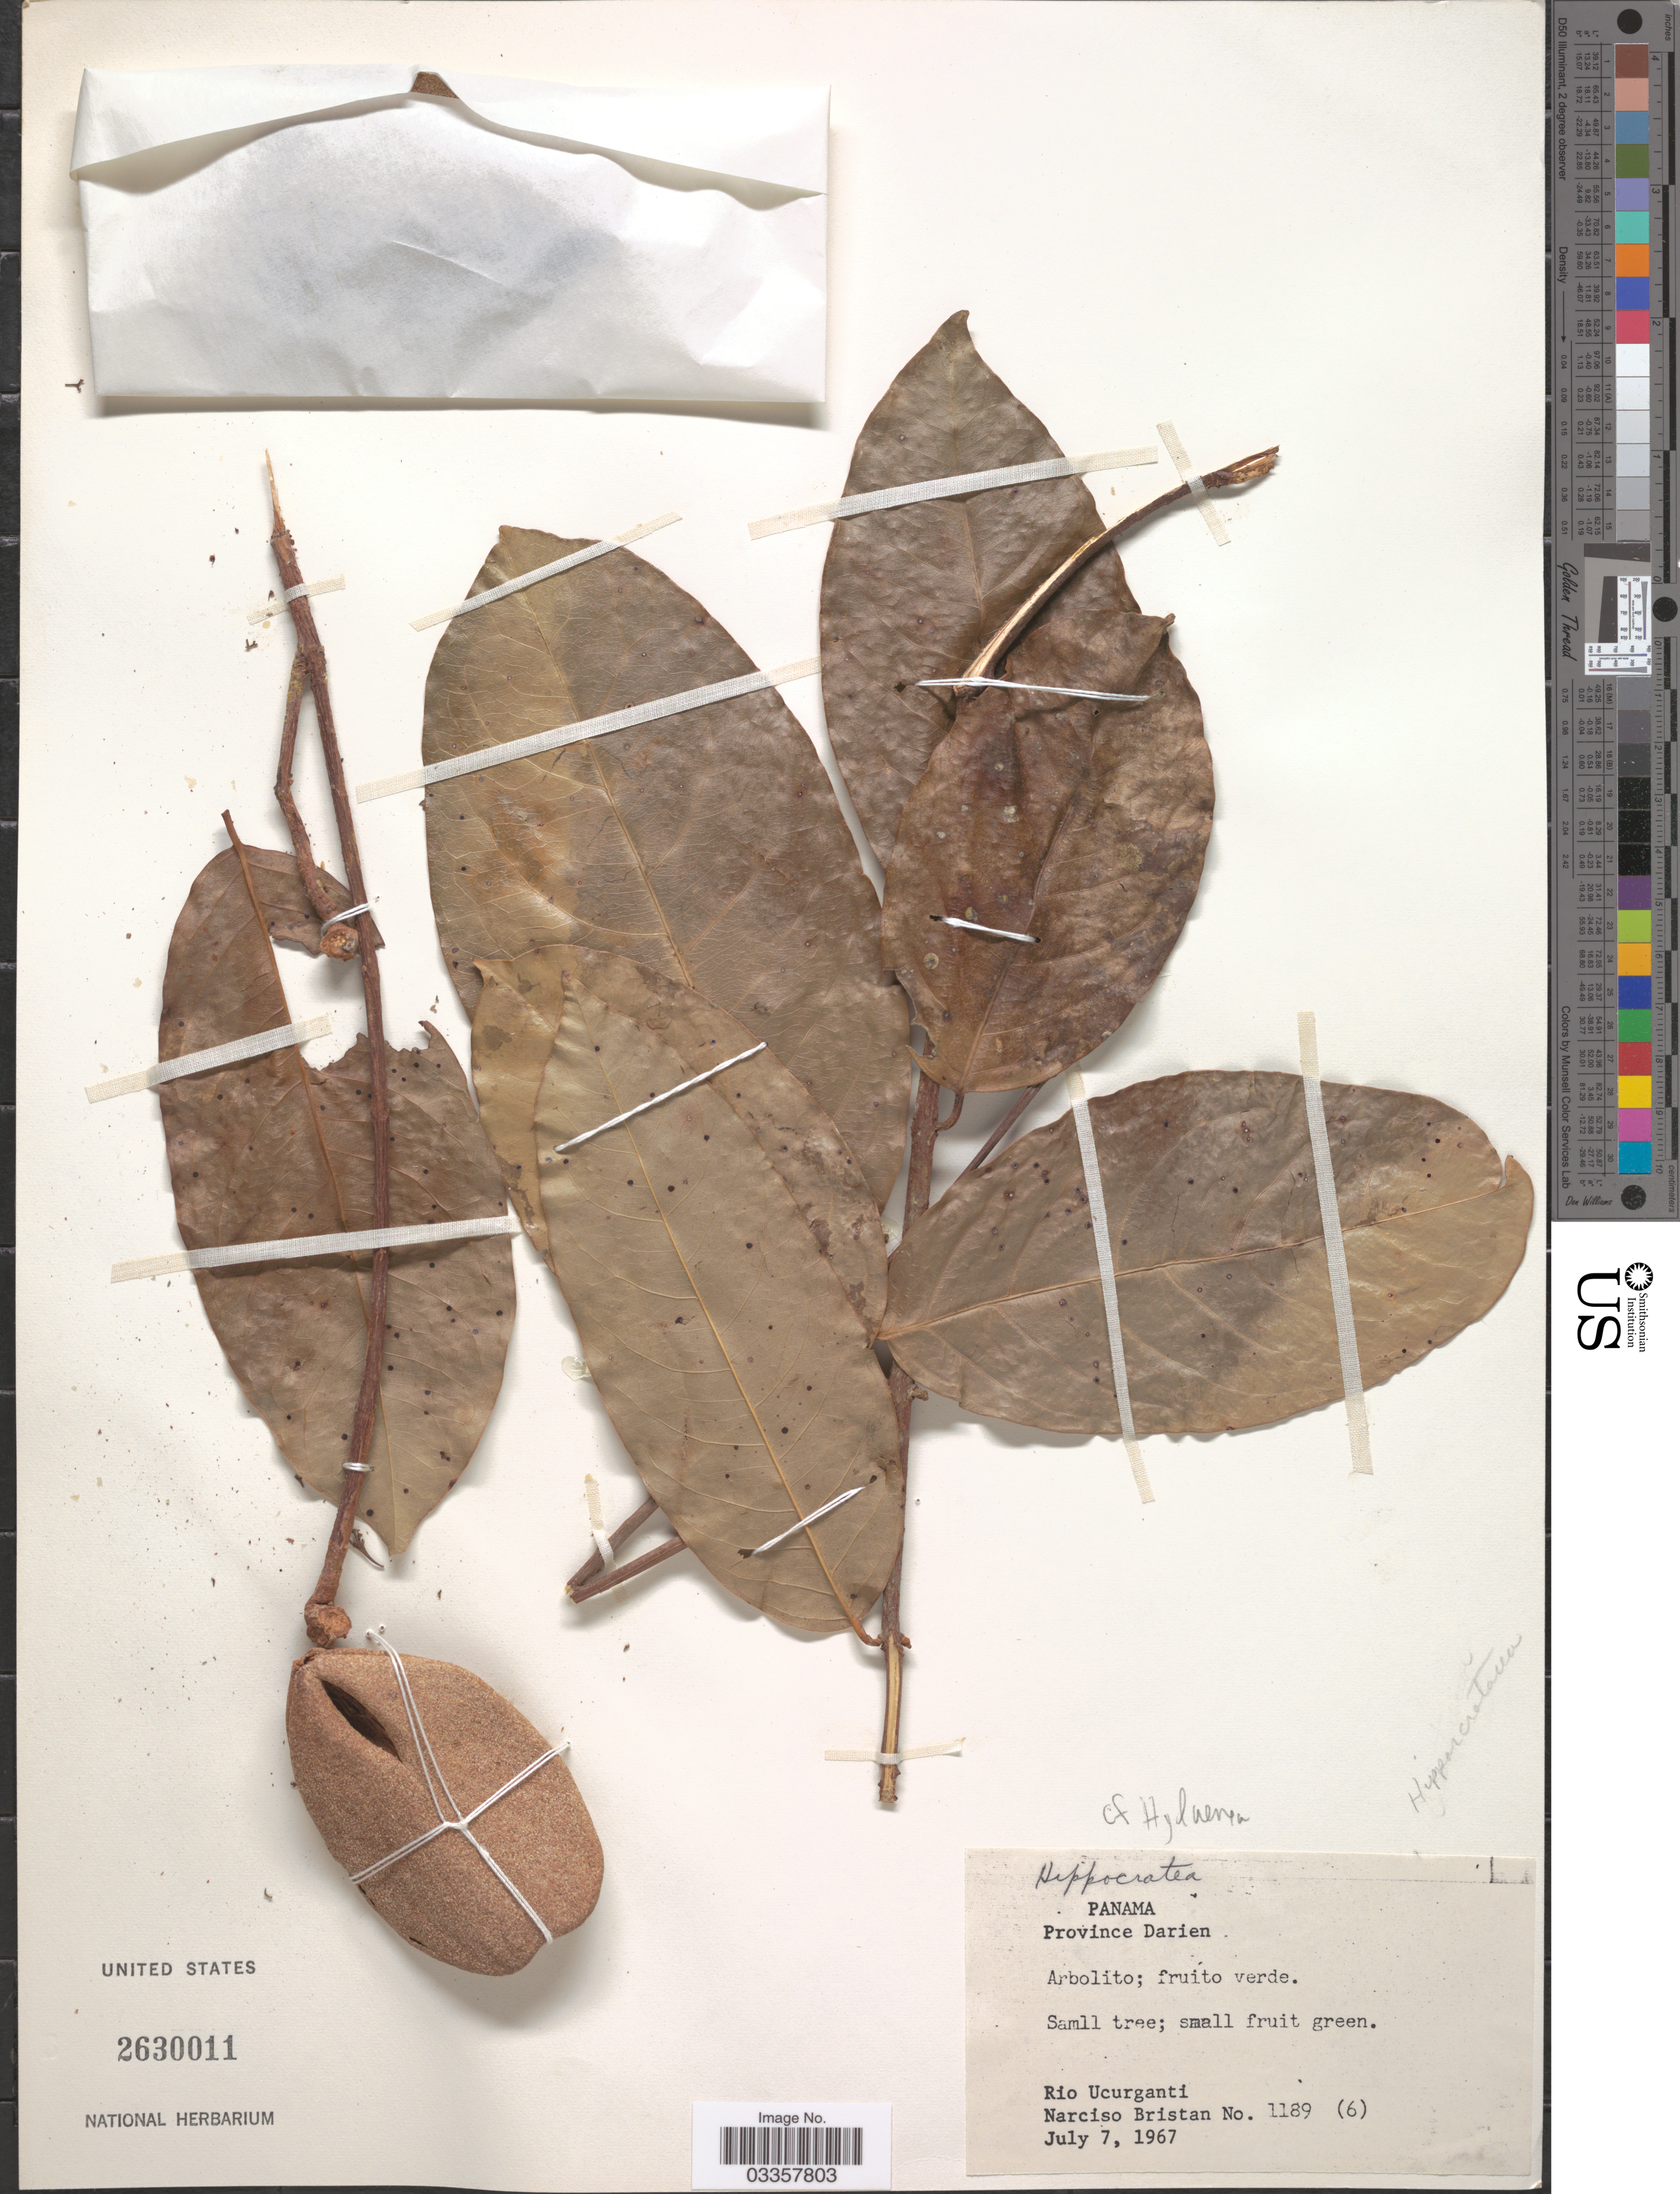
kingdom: Plantae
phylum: Tracheophyta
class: Magnoliopsida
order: Celastrales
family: Celastraceae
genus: Hylenaea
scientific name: Hylenaea praecelsa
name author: (Miers) A.C. Sm.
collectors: N. Bristan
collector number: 1189 (6)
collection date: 1967-07-07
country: Panama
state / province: Darién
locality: Rio Ucurganti.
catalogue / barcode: US 2630011